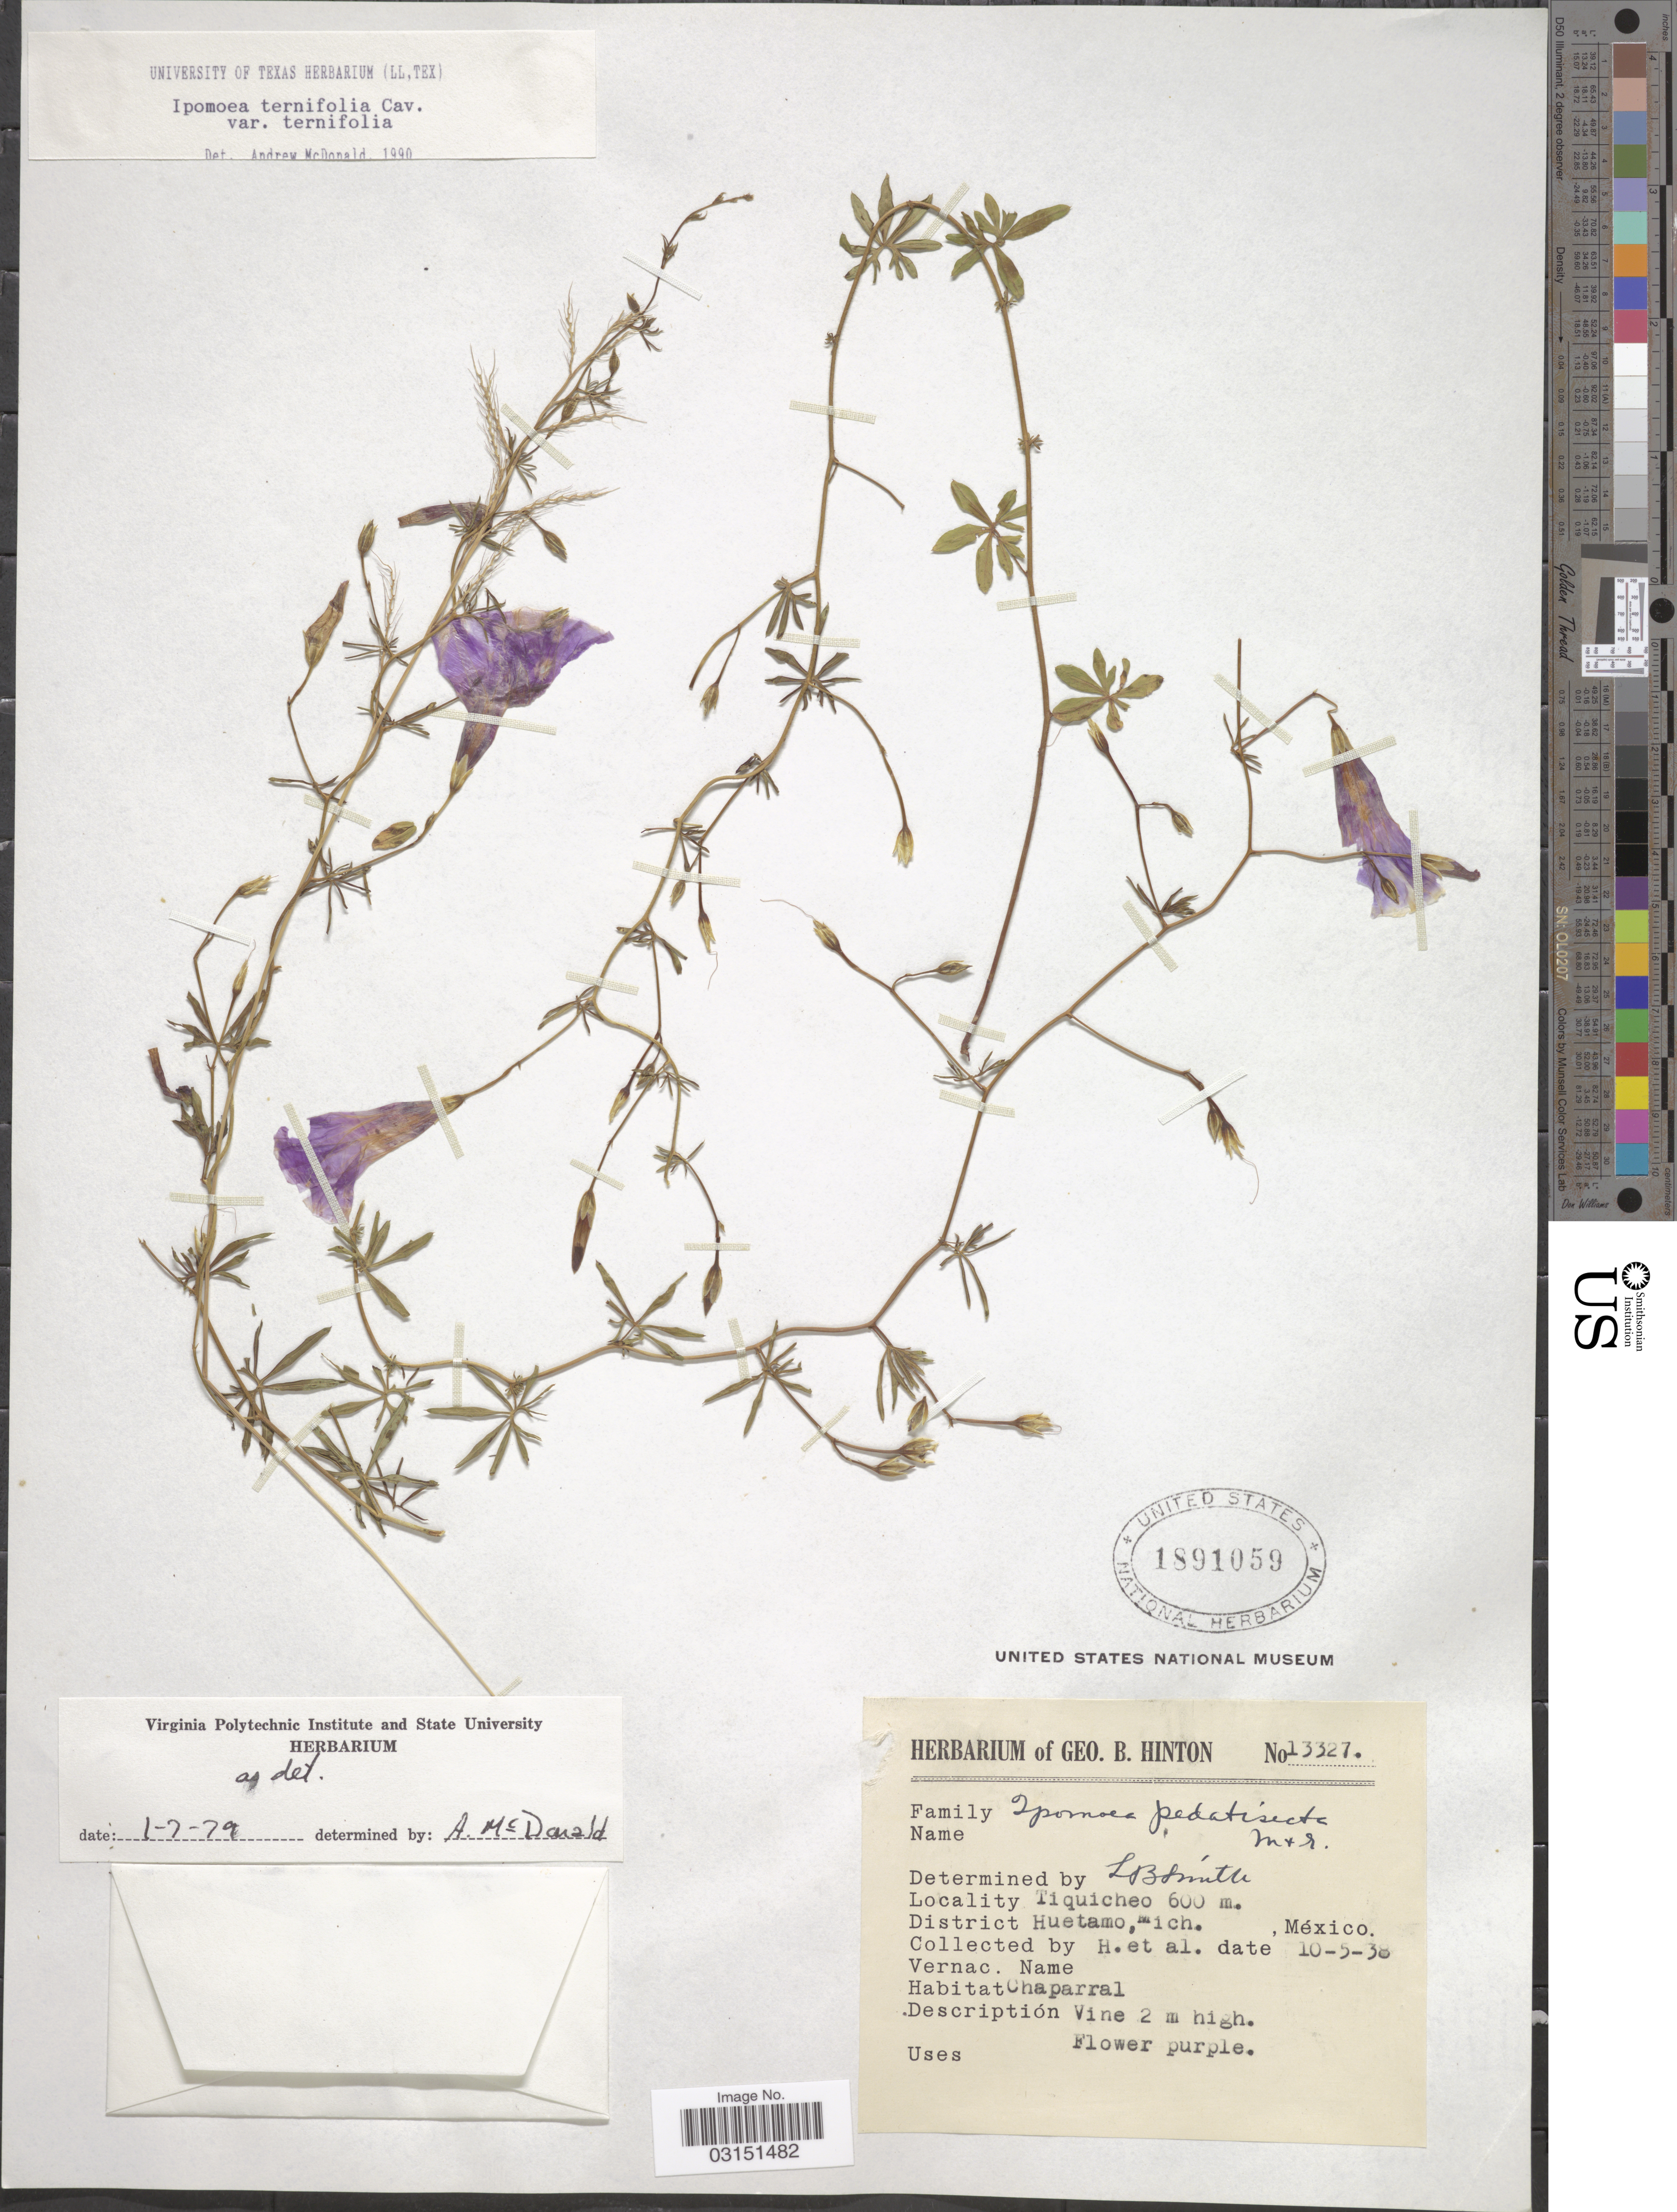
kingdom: Plantae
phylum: Tracheophyta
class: Magnoliopsida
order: Solanales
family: Convolvulaceae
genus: Ipomoea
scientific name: Ipomoea ternifolia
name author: Cav.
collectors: G. B. Hinton & et al.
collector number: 13327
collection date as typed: Transcribed d/m/y: 10/5/38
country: Mexico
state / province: Michoacán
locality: Tiquicheo. District Huetamo, Mich.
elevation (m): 600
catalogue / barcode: US 1891059